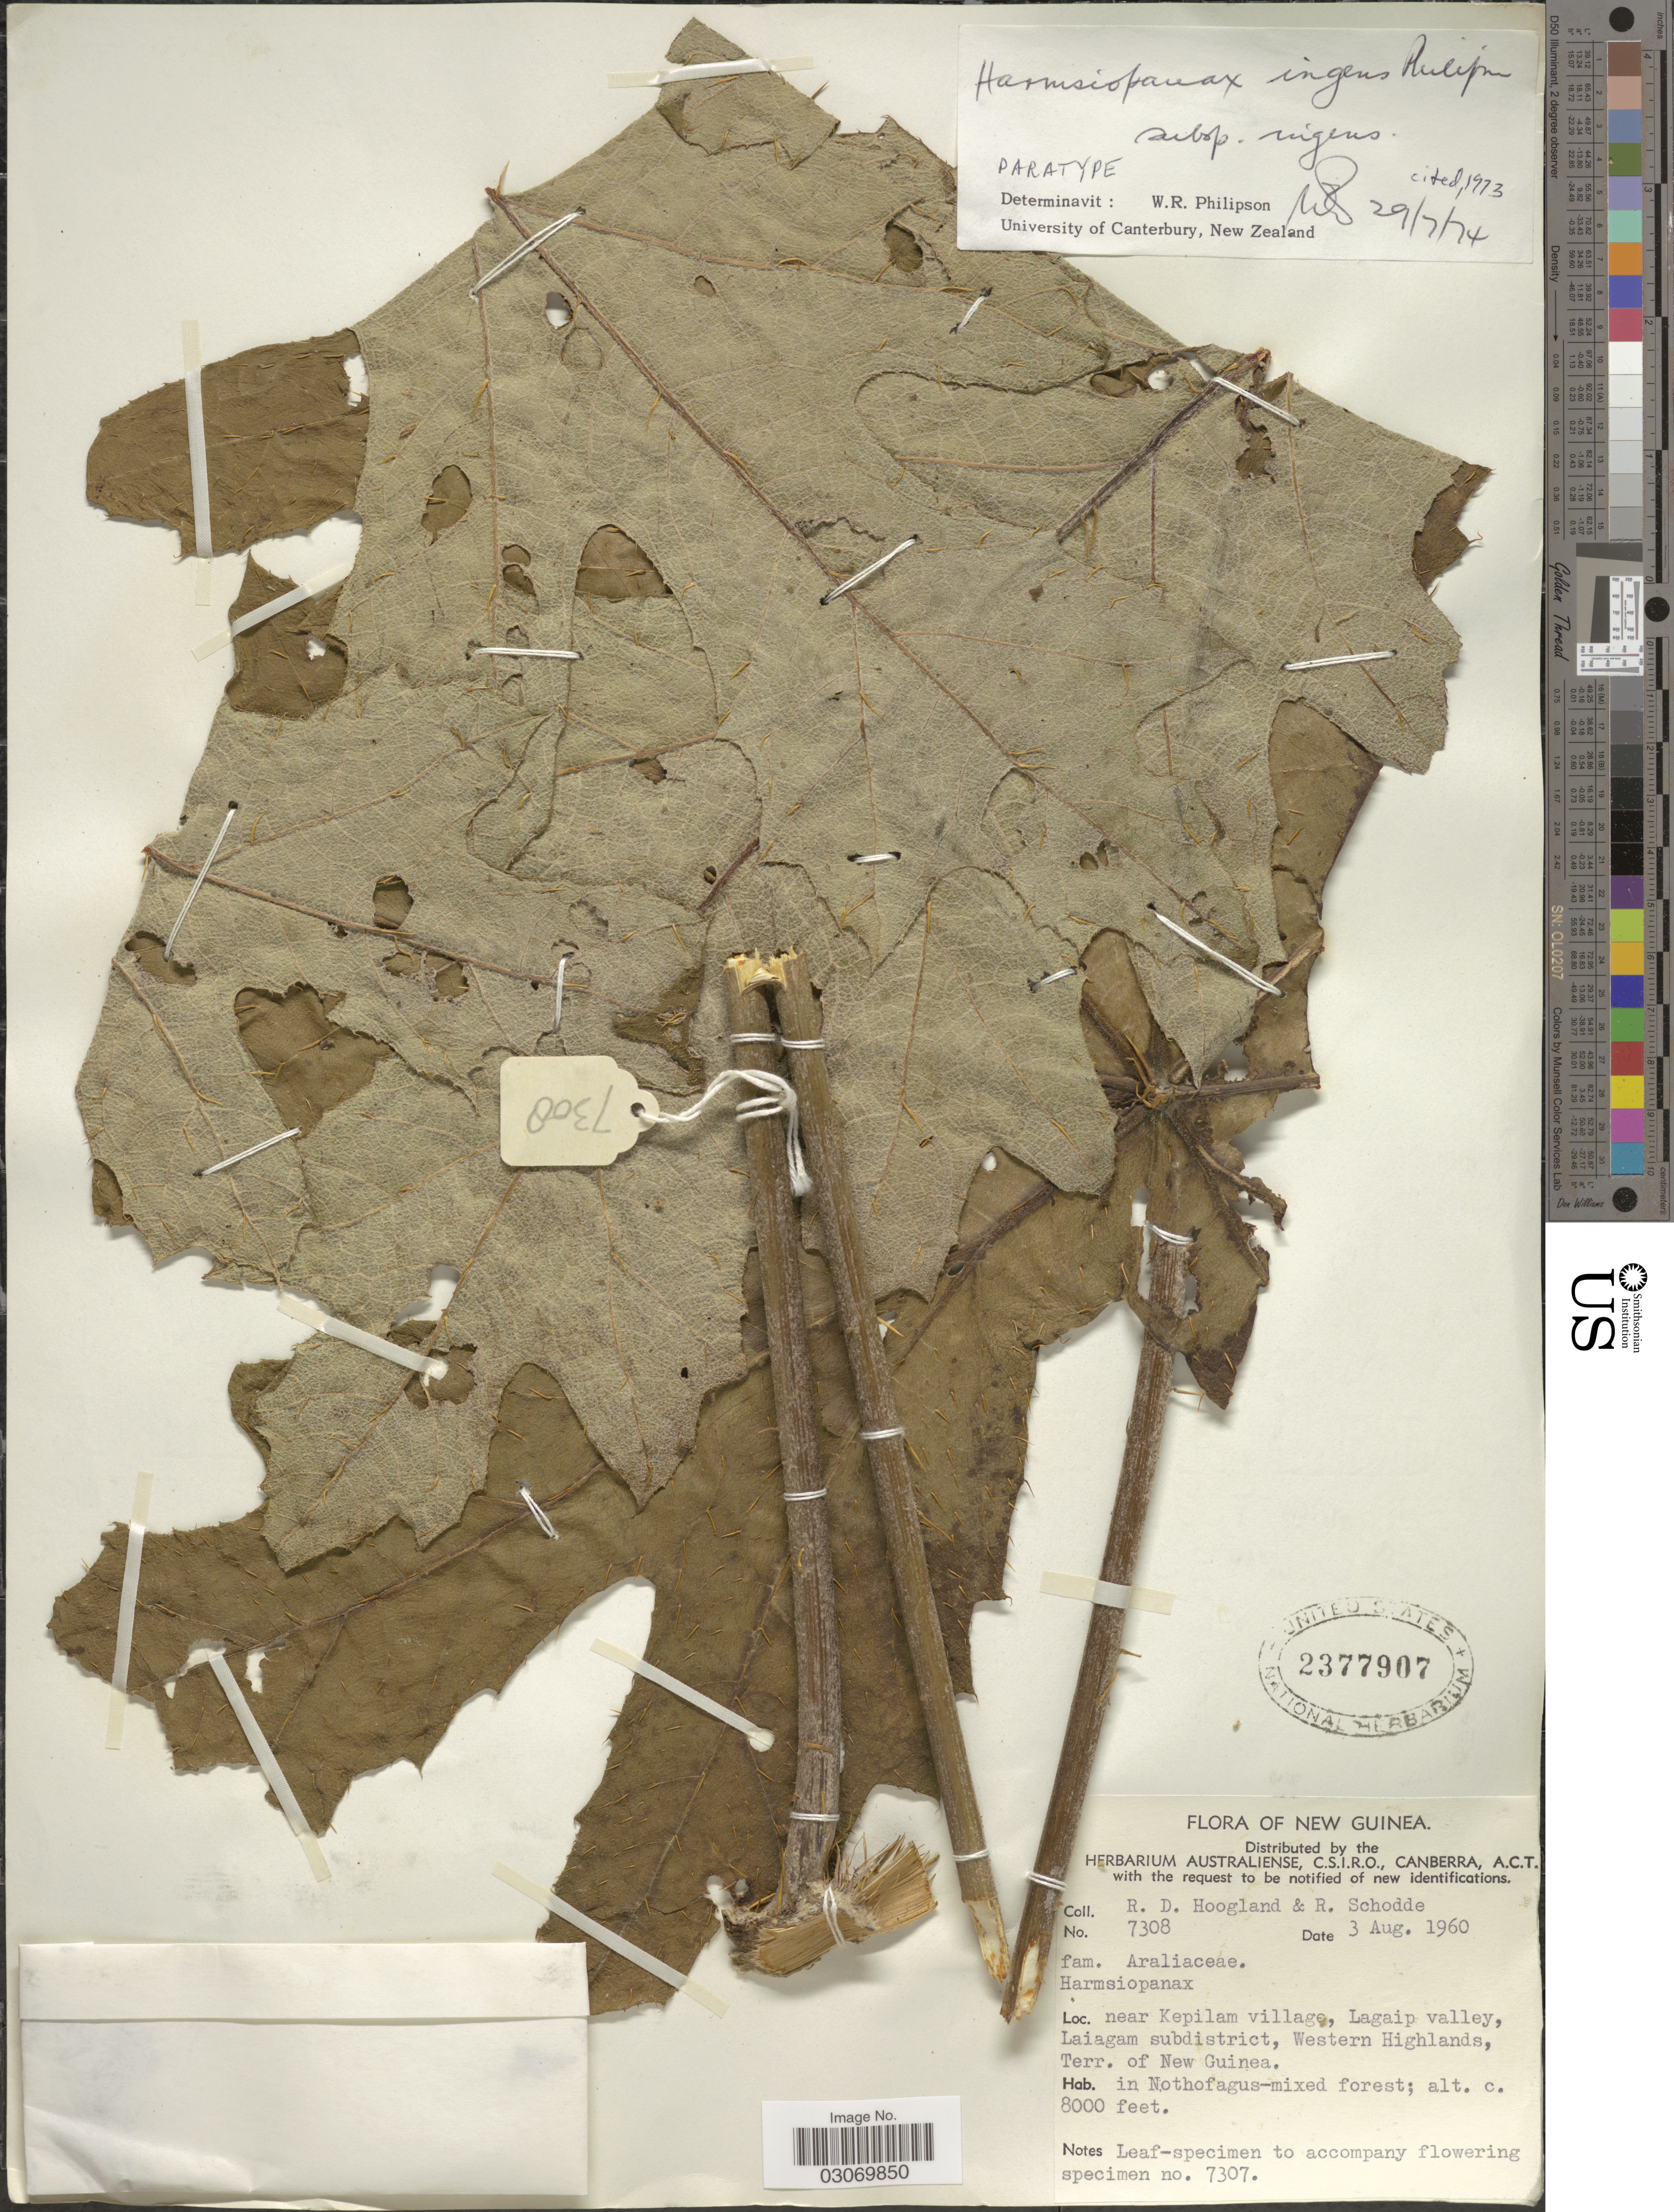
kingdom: Plantae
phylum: Tracheophyta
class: Magnoliopsida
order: Apiales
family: Araliaceae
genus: Harmsiopanax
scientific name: Harmsiopanax ingens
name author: Philipson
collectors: R. D. Hoogland & R. Schodde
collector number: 7308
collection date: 1960-08-03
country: Papua New Guinea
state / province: Western Highlands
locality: New Guinea, near Kepilam village, Lagaip valley, Laiagam subdistrict, Western Highlands, Terr. of New Guinea.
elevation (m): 2438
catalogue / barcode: US 2377907